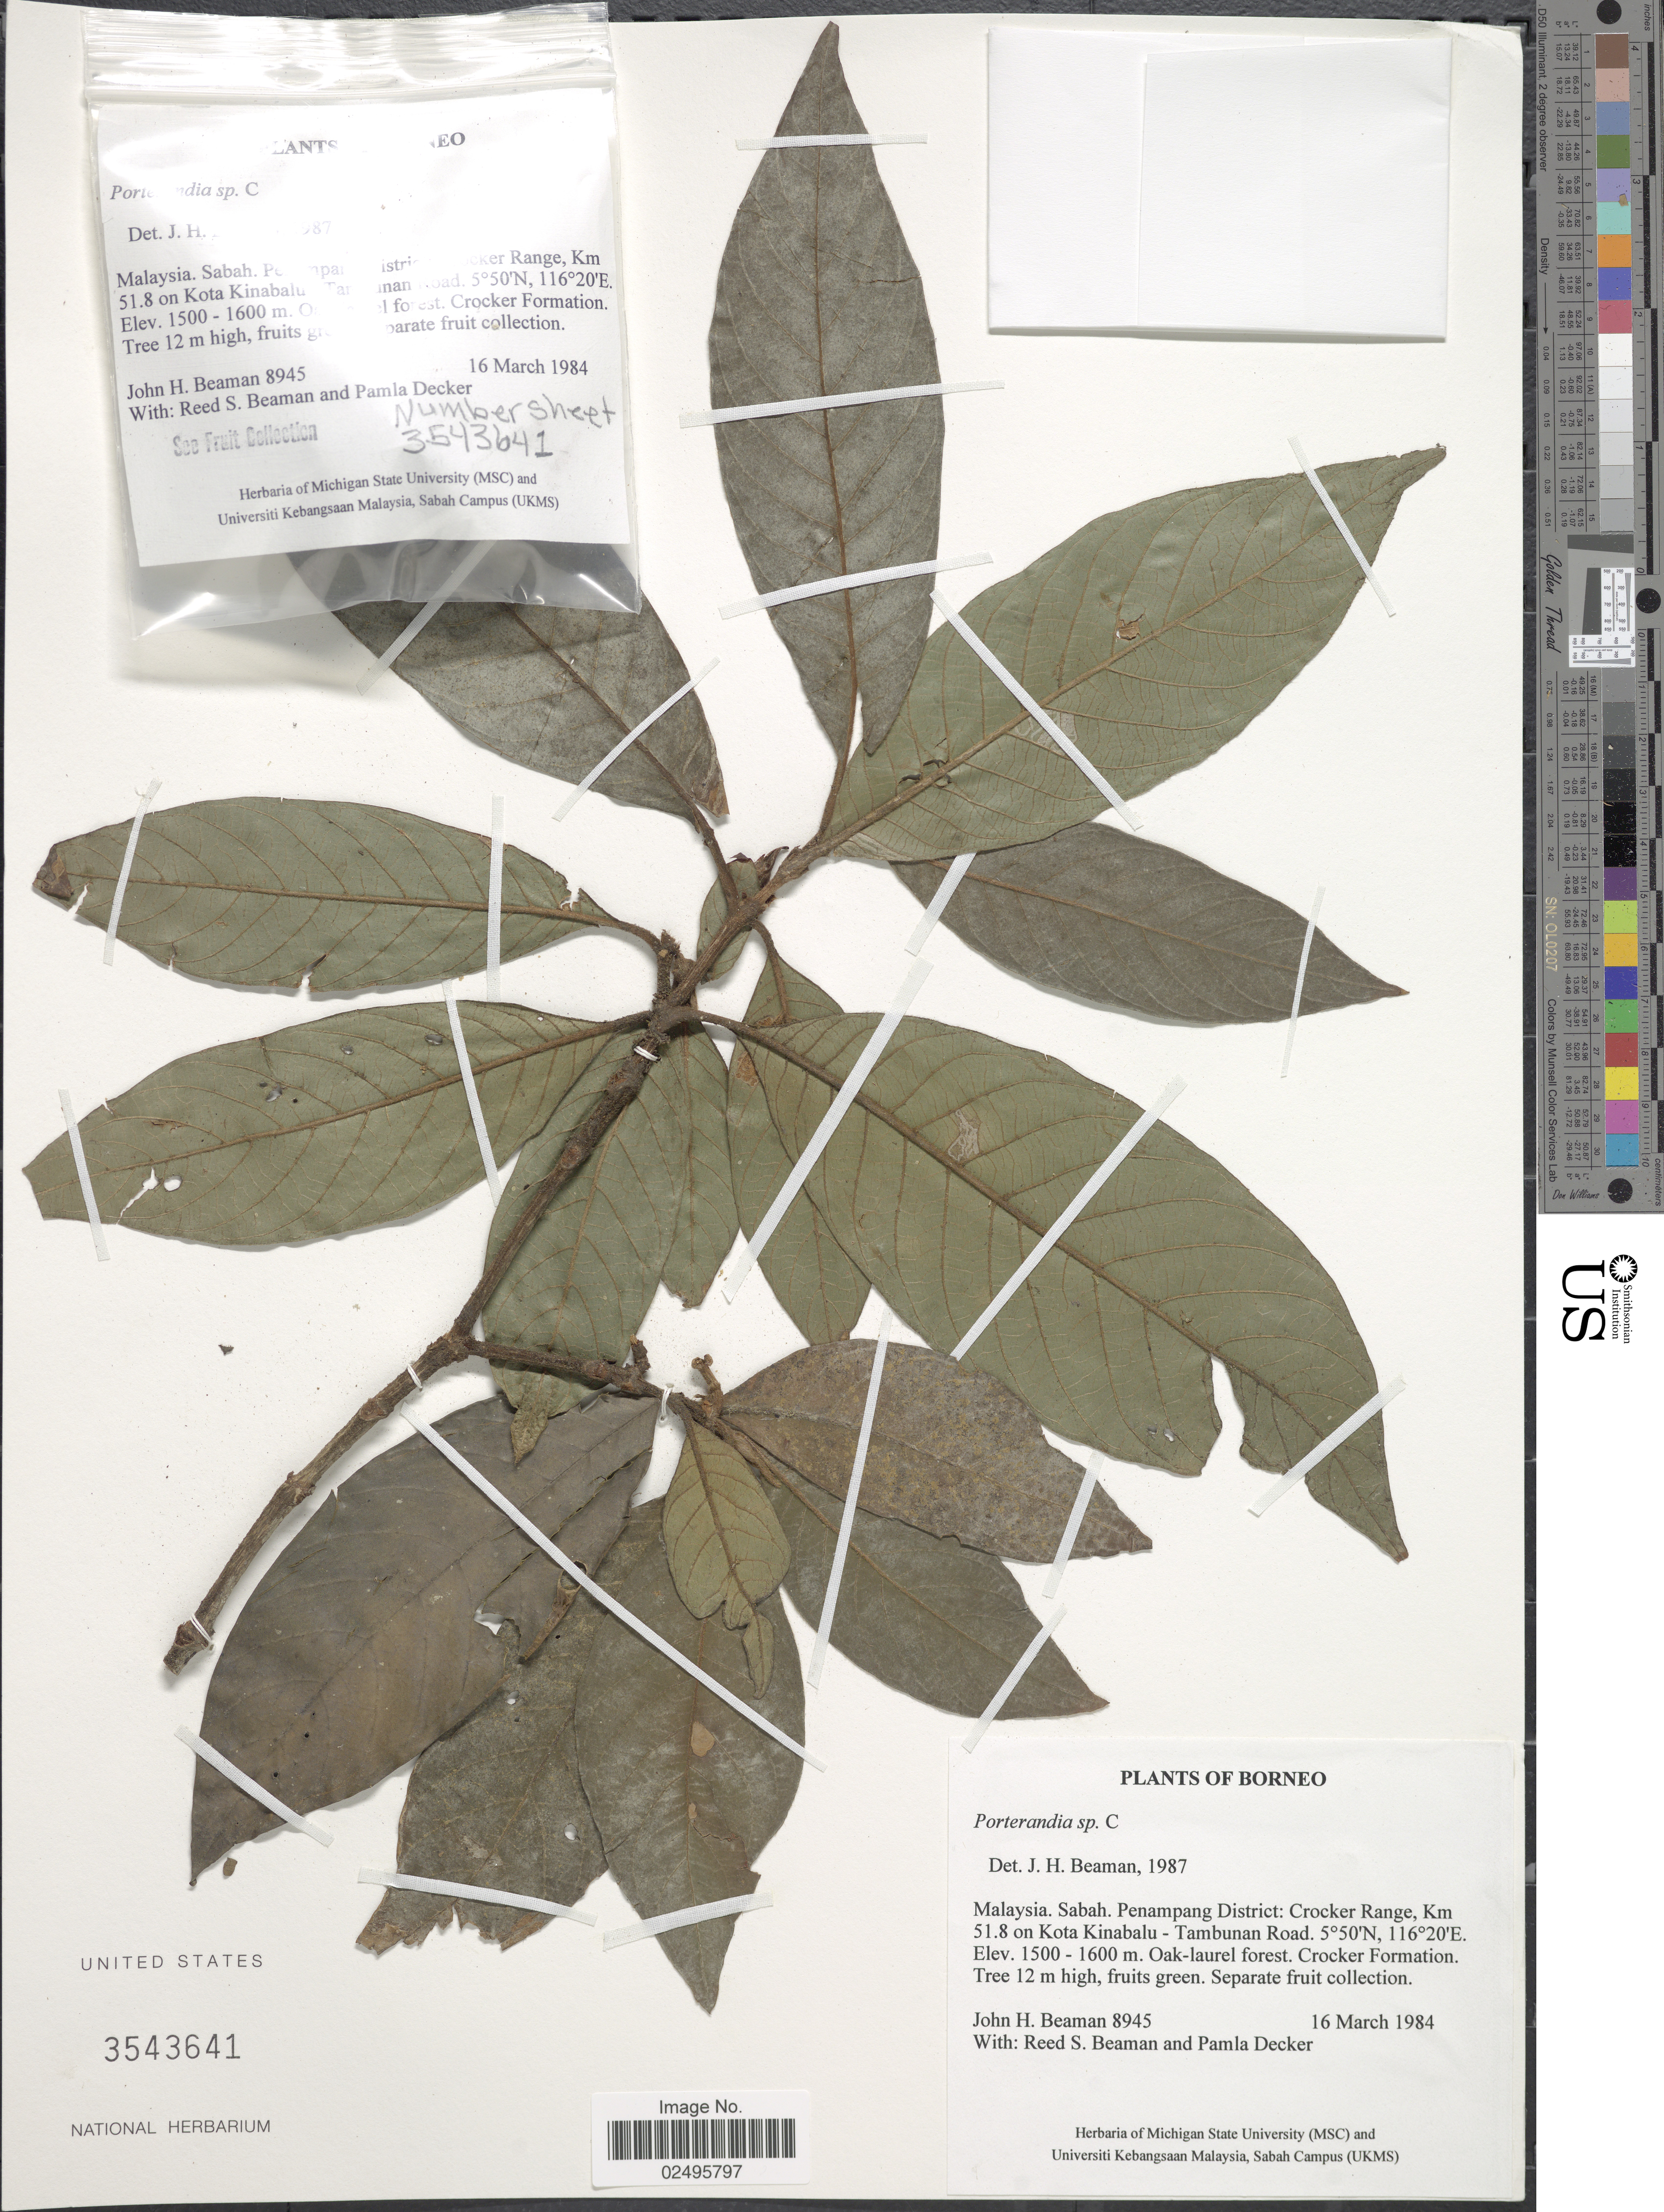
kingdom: Plantae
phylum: Tracheophyta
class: Magnoliopsida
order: Gentianales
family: Rubiaceae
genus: Porterandia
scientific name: Porterandia sp.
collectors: J. H. Beaman, R. S. Beaman & P. Decker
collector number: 8945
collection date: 1984-03-16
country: Malaysia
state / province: Sabah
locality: Borneo, Penampang District: Crocker Range, Km 51.8 on Kota Kinabalu - Tambunan Road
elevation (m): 1500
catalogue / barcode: US 3543641